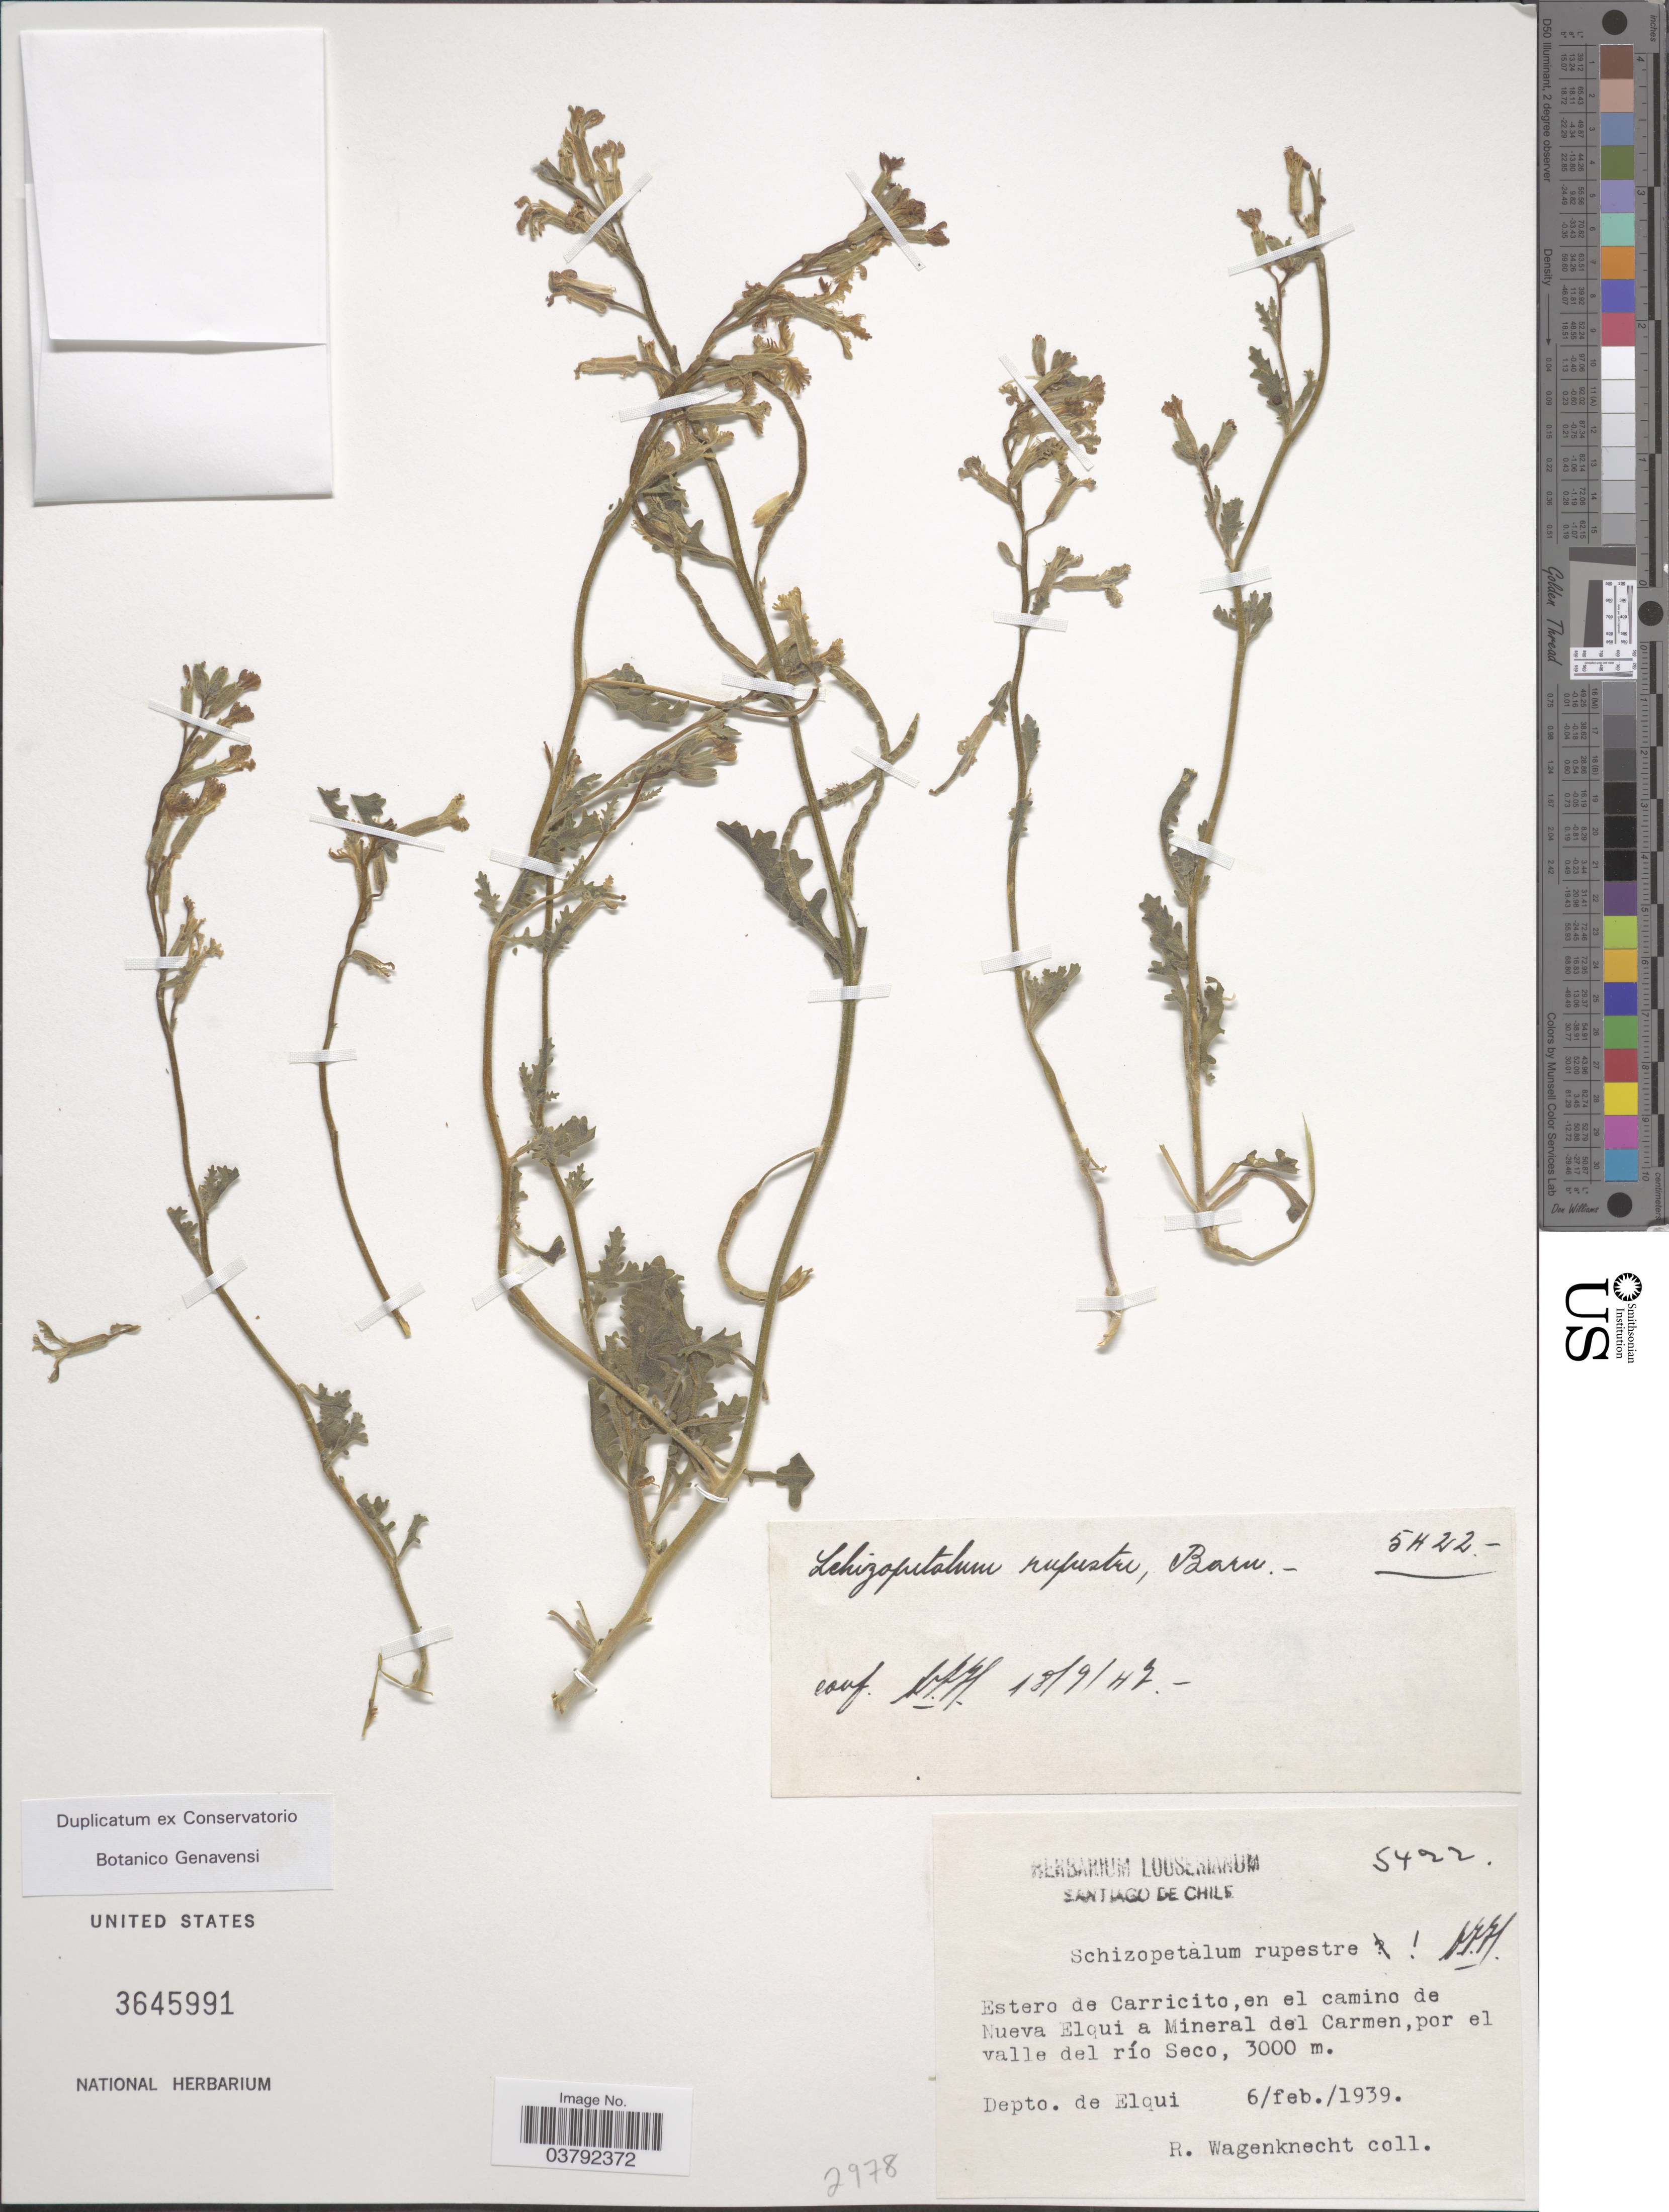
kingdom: Plantae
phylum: Tracheophyta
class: Magnoliopsida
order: Brassicales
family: Brassicaceae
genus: Schizopetalon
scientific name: Schizopetalon rupestre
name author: (Barnéoud) Reiche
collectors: R. Wagenknecht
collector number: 5422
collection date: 1939-02-06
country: Chile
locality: Estero de Carricito, en el camino de Nueva Elqui a Mineral del Carmen, por el valle del río Seco. Depto. de Elqui.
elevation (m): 3000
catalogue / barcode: US 3645991